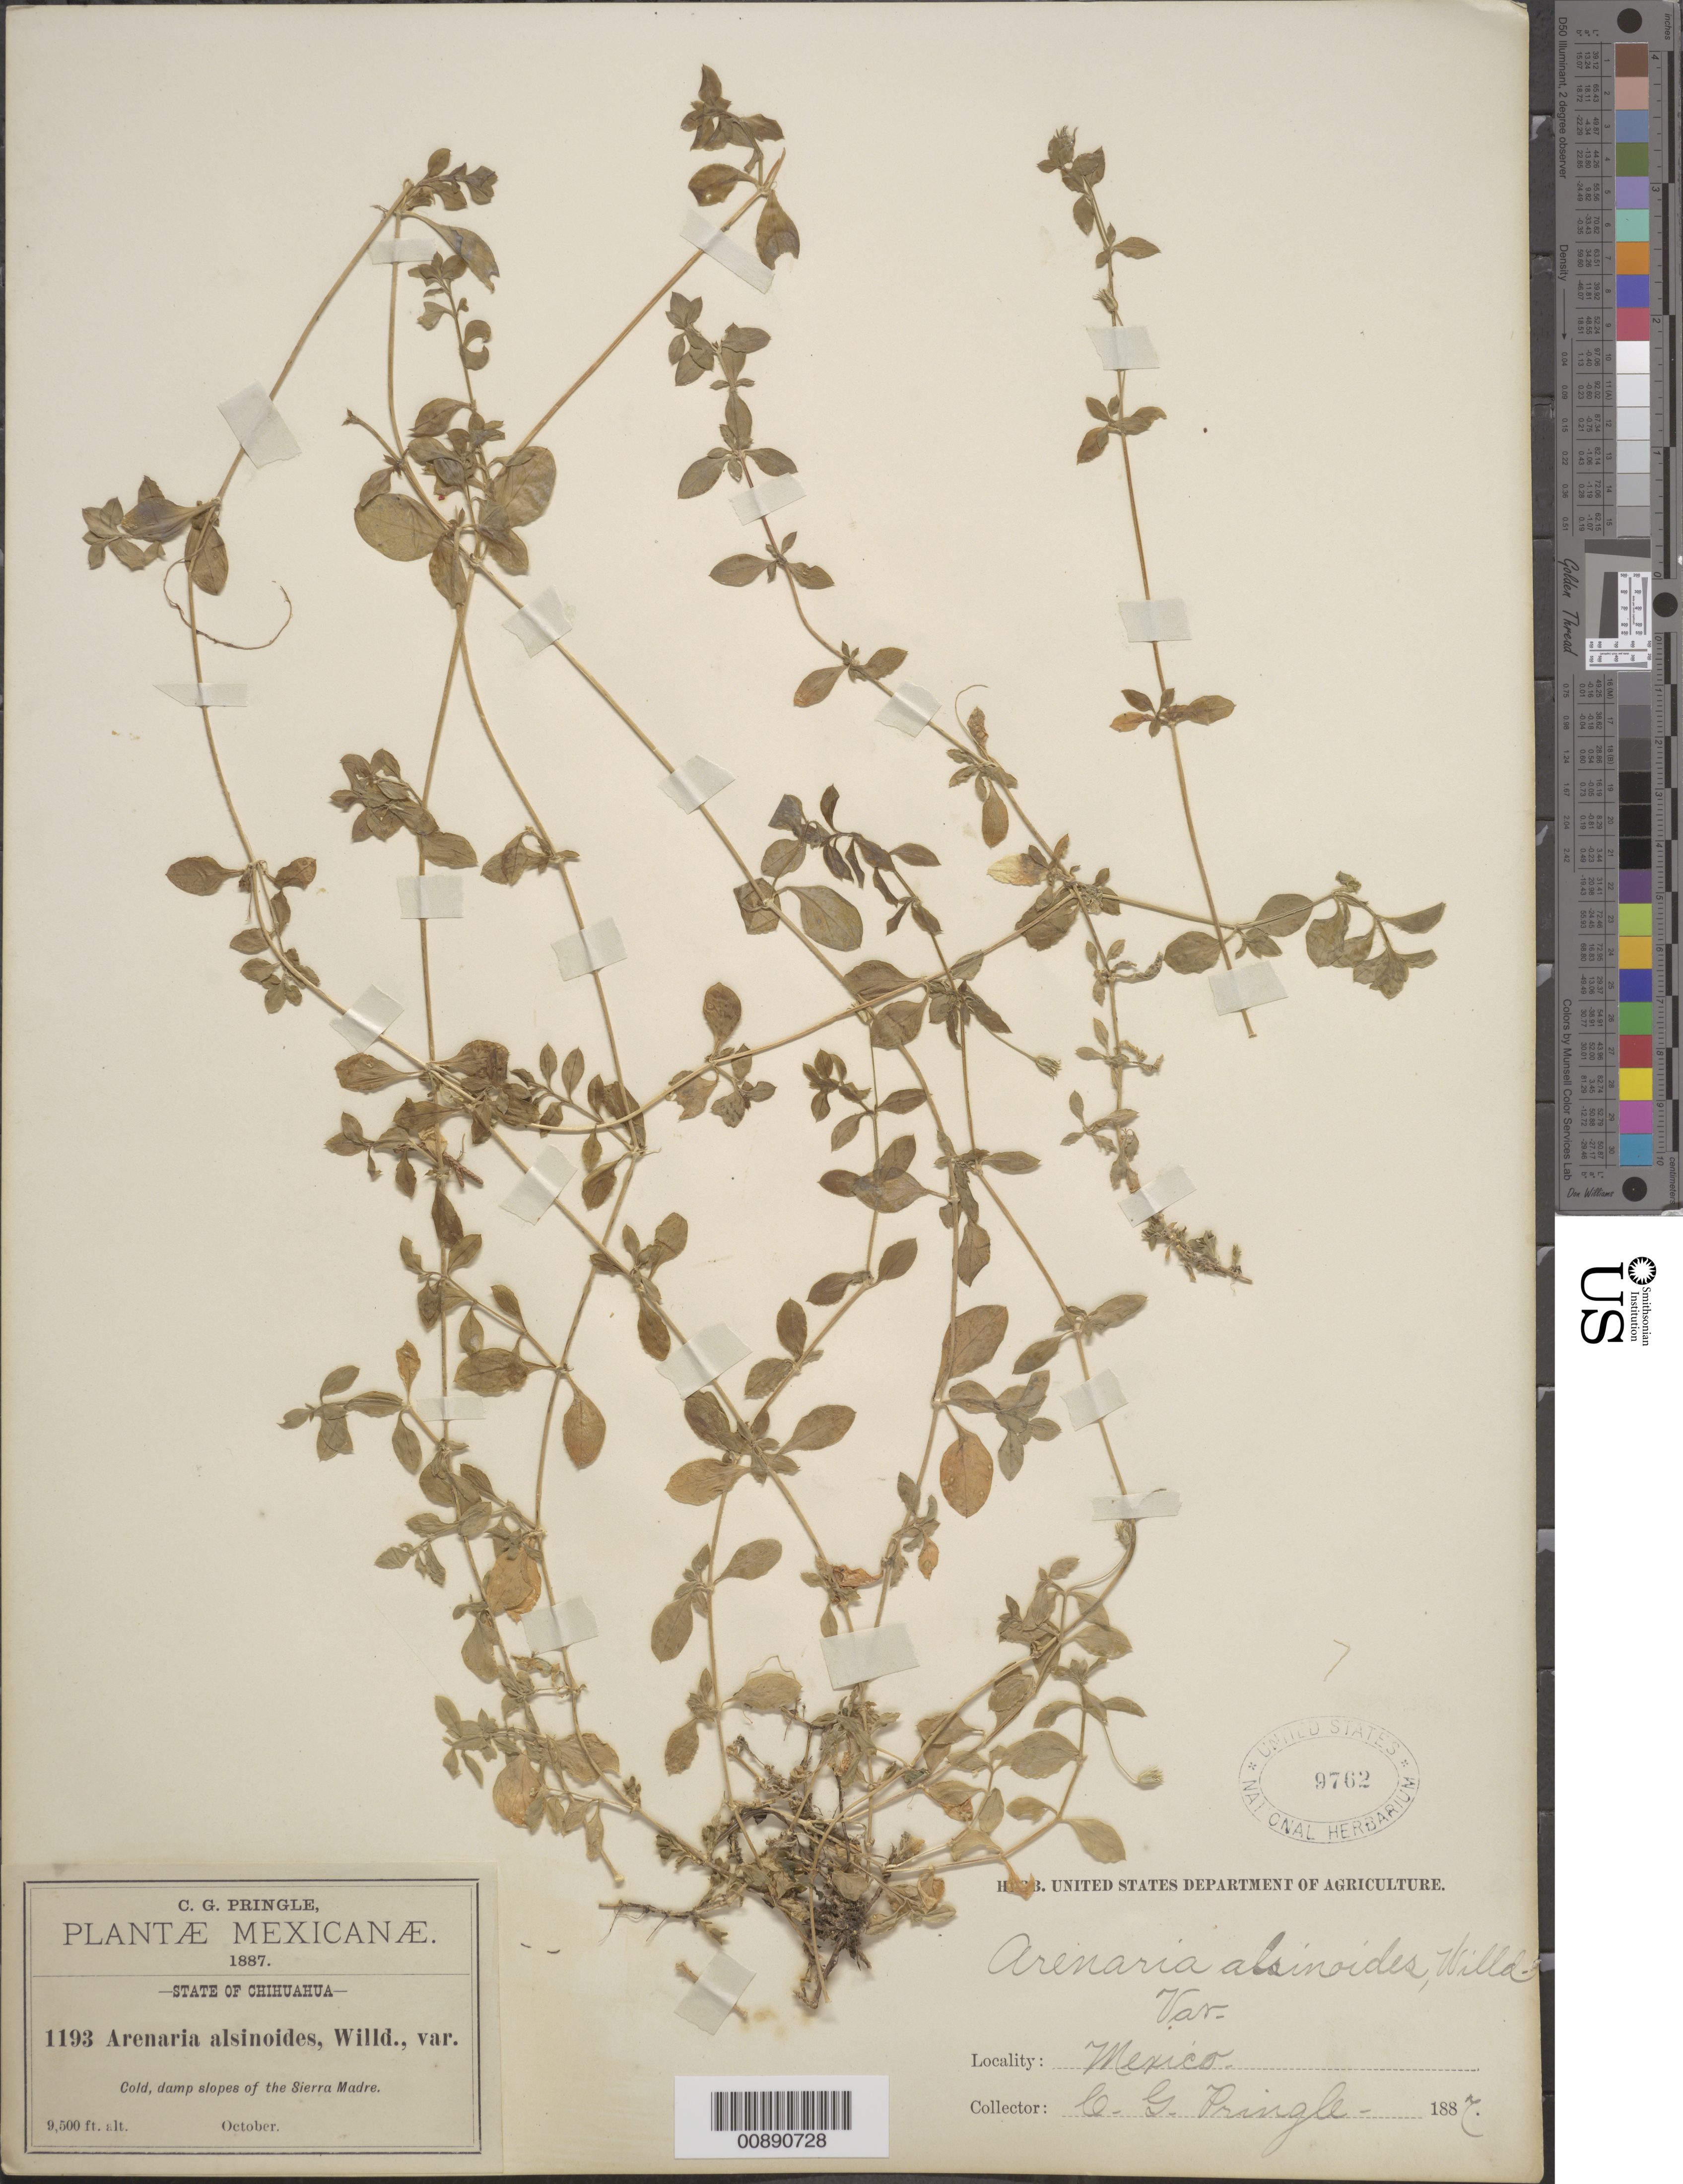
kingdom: Plantae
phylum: Tracheophyta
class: Magnoliopsida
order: Caryophyllales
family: Caryophyllaceae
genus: Arenaria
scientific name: Arenaria alsinoides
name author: Willd. ex Schltdl.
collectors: C. G. Pringle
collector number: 1193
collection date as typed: Oct 1887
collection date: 1887-10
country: Mexico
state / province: Chihuahua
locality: Sierra Madre, Chihuahua.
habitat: Cold, damp slopes of Sierra.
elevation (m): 2896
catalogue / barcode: US 9762